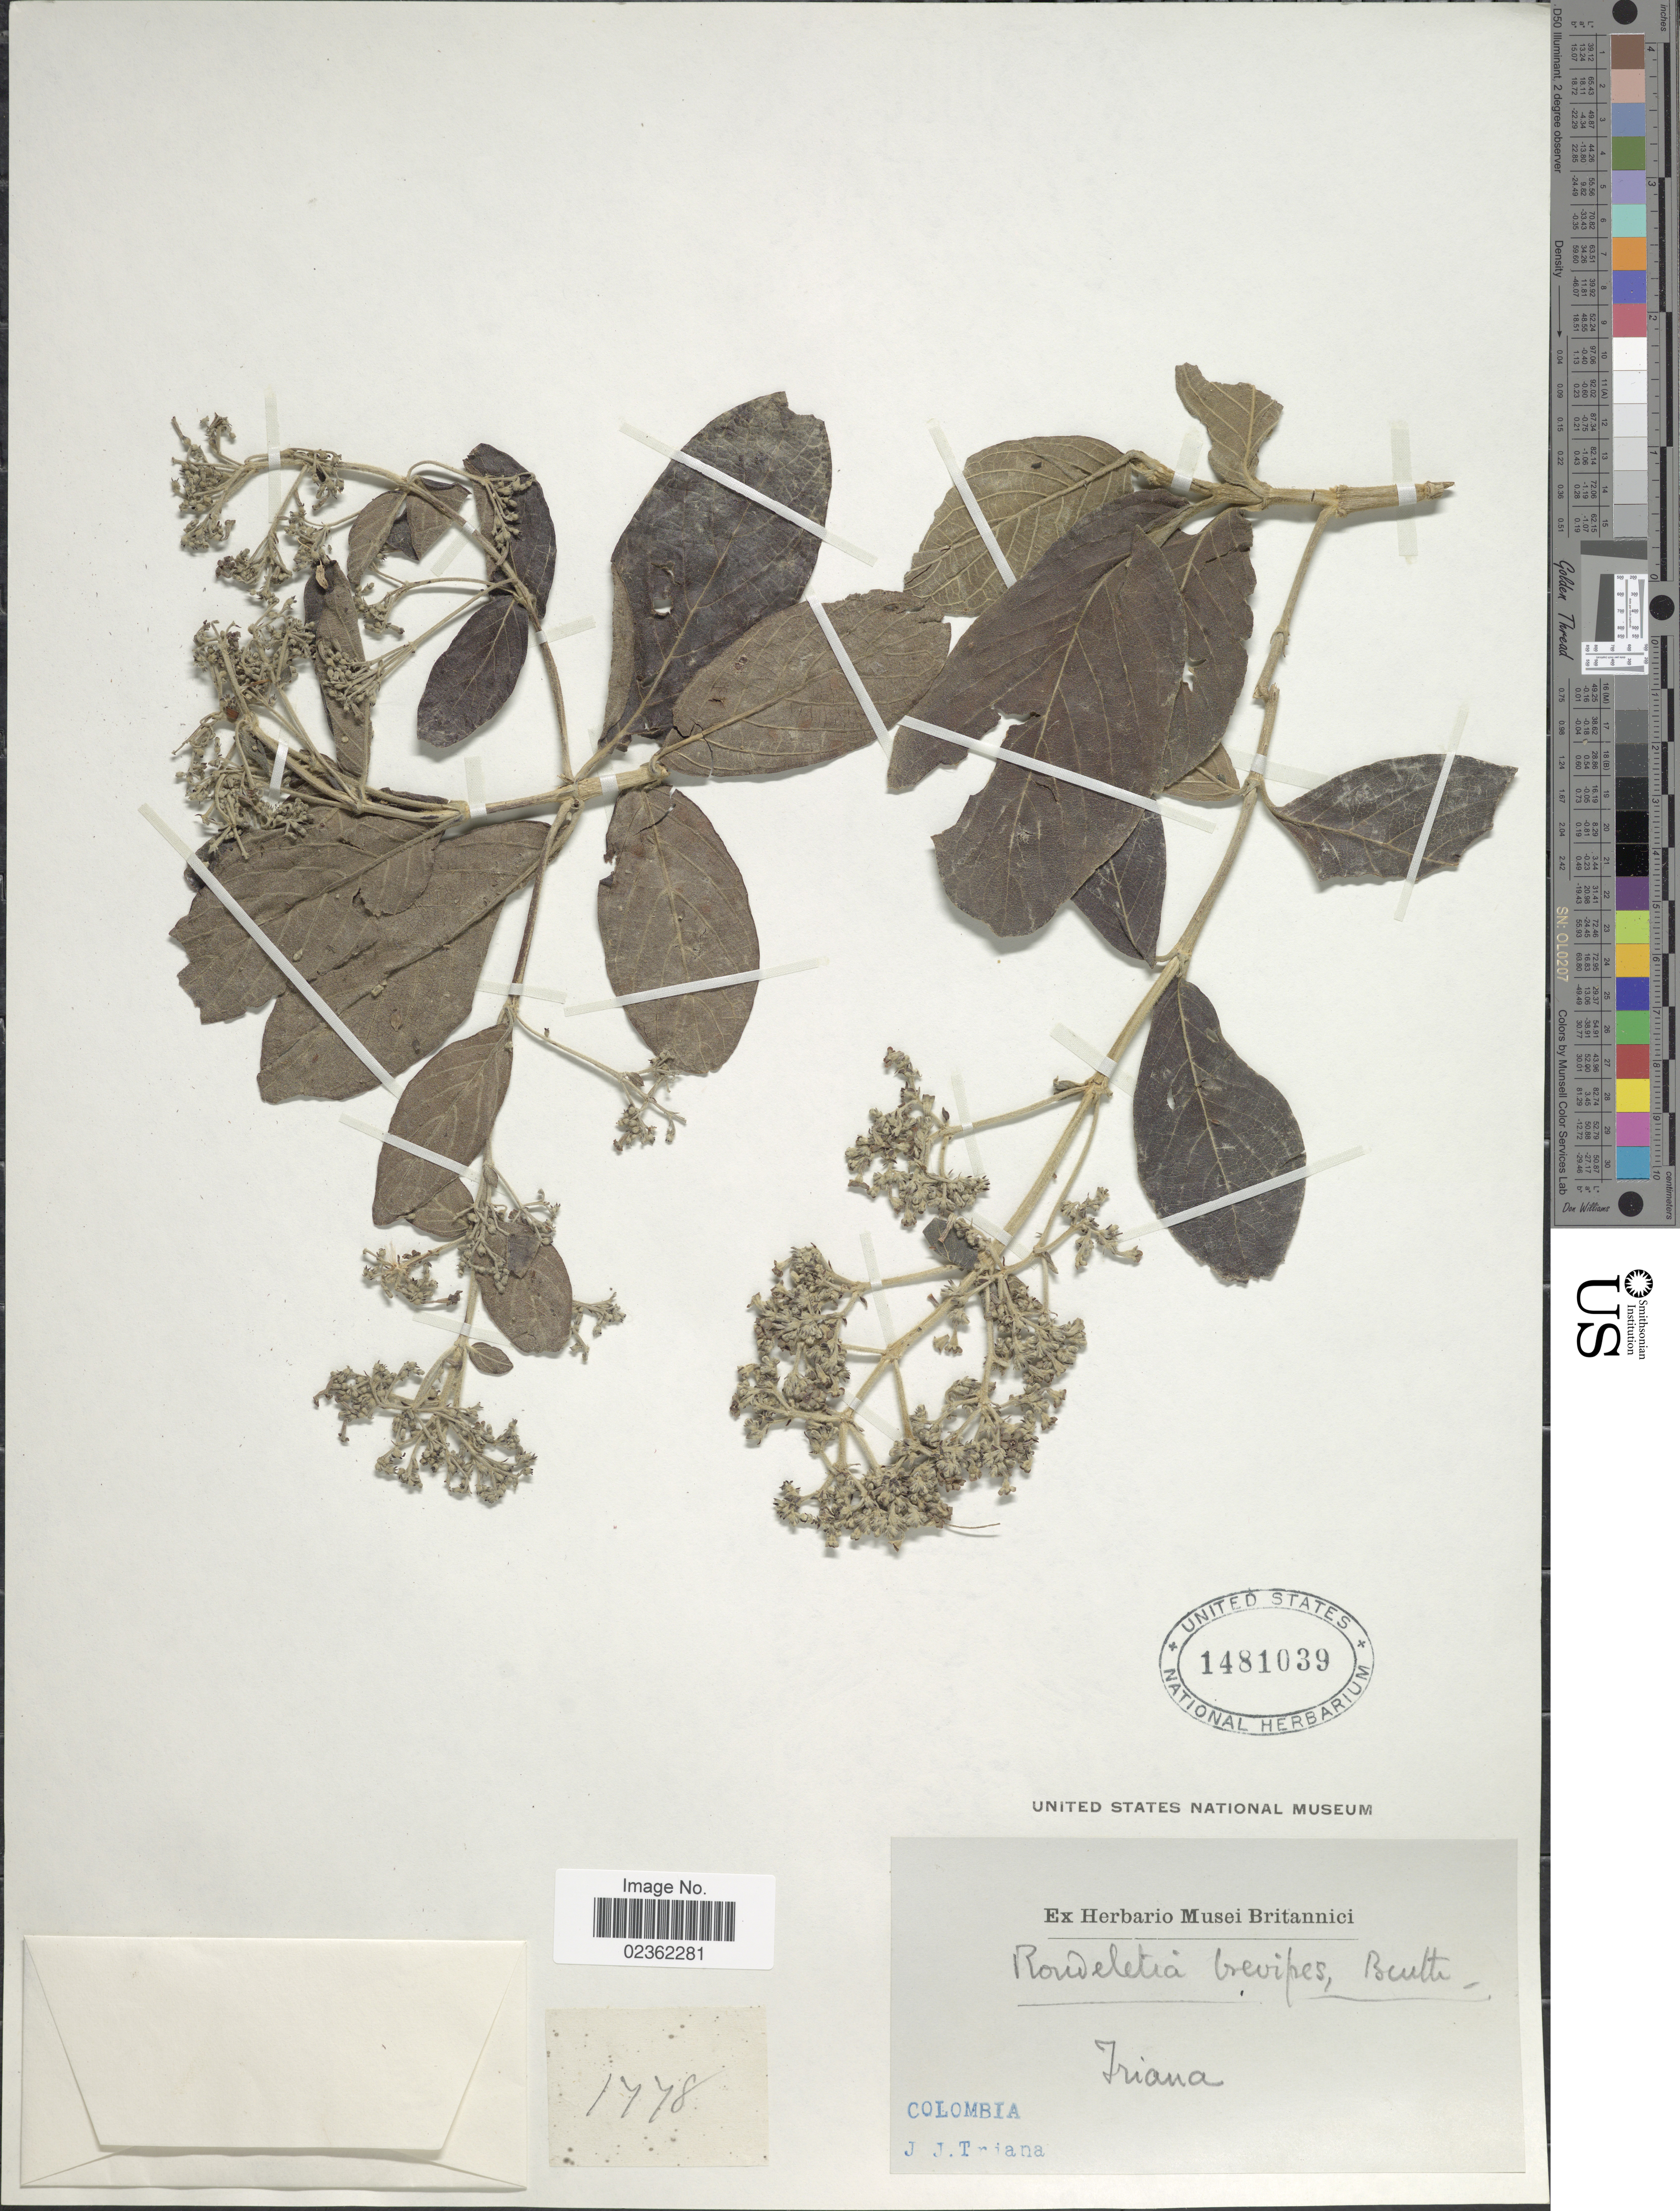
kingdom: Plantae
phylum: Tracheophyta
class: Magnoliopsida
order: Gentianales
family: Rubiaceae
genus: Rondeletia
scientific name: Rondeletia pubescens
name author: Kunth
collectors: J. J. Triana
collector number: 1778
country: Colombia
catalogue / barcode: US 1481039